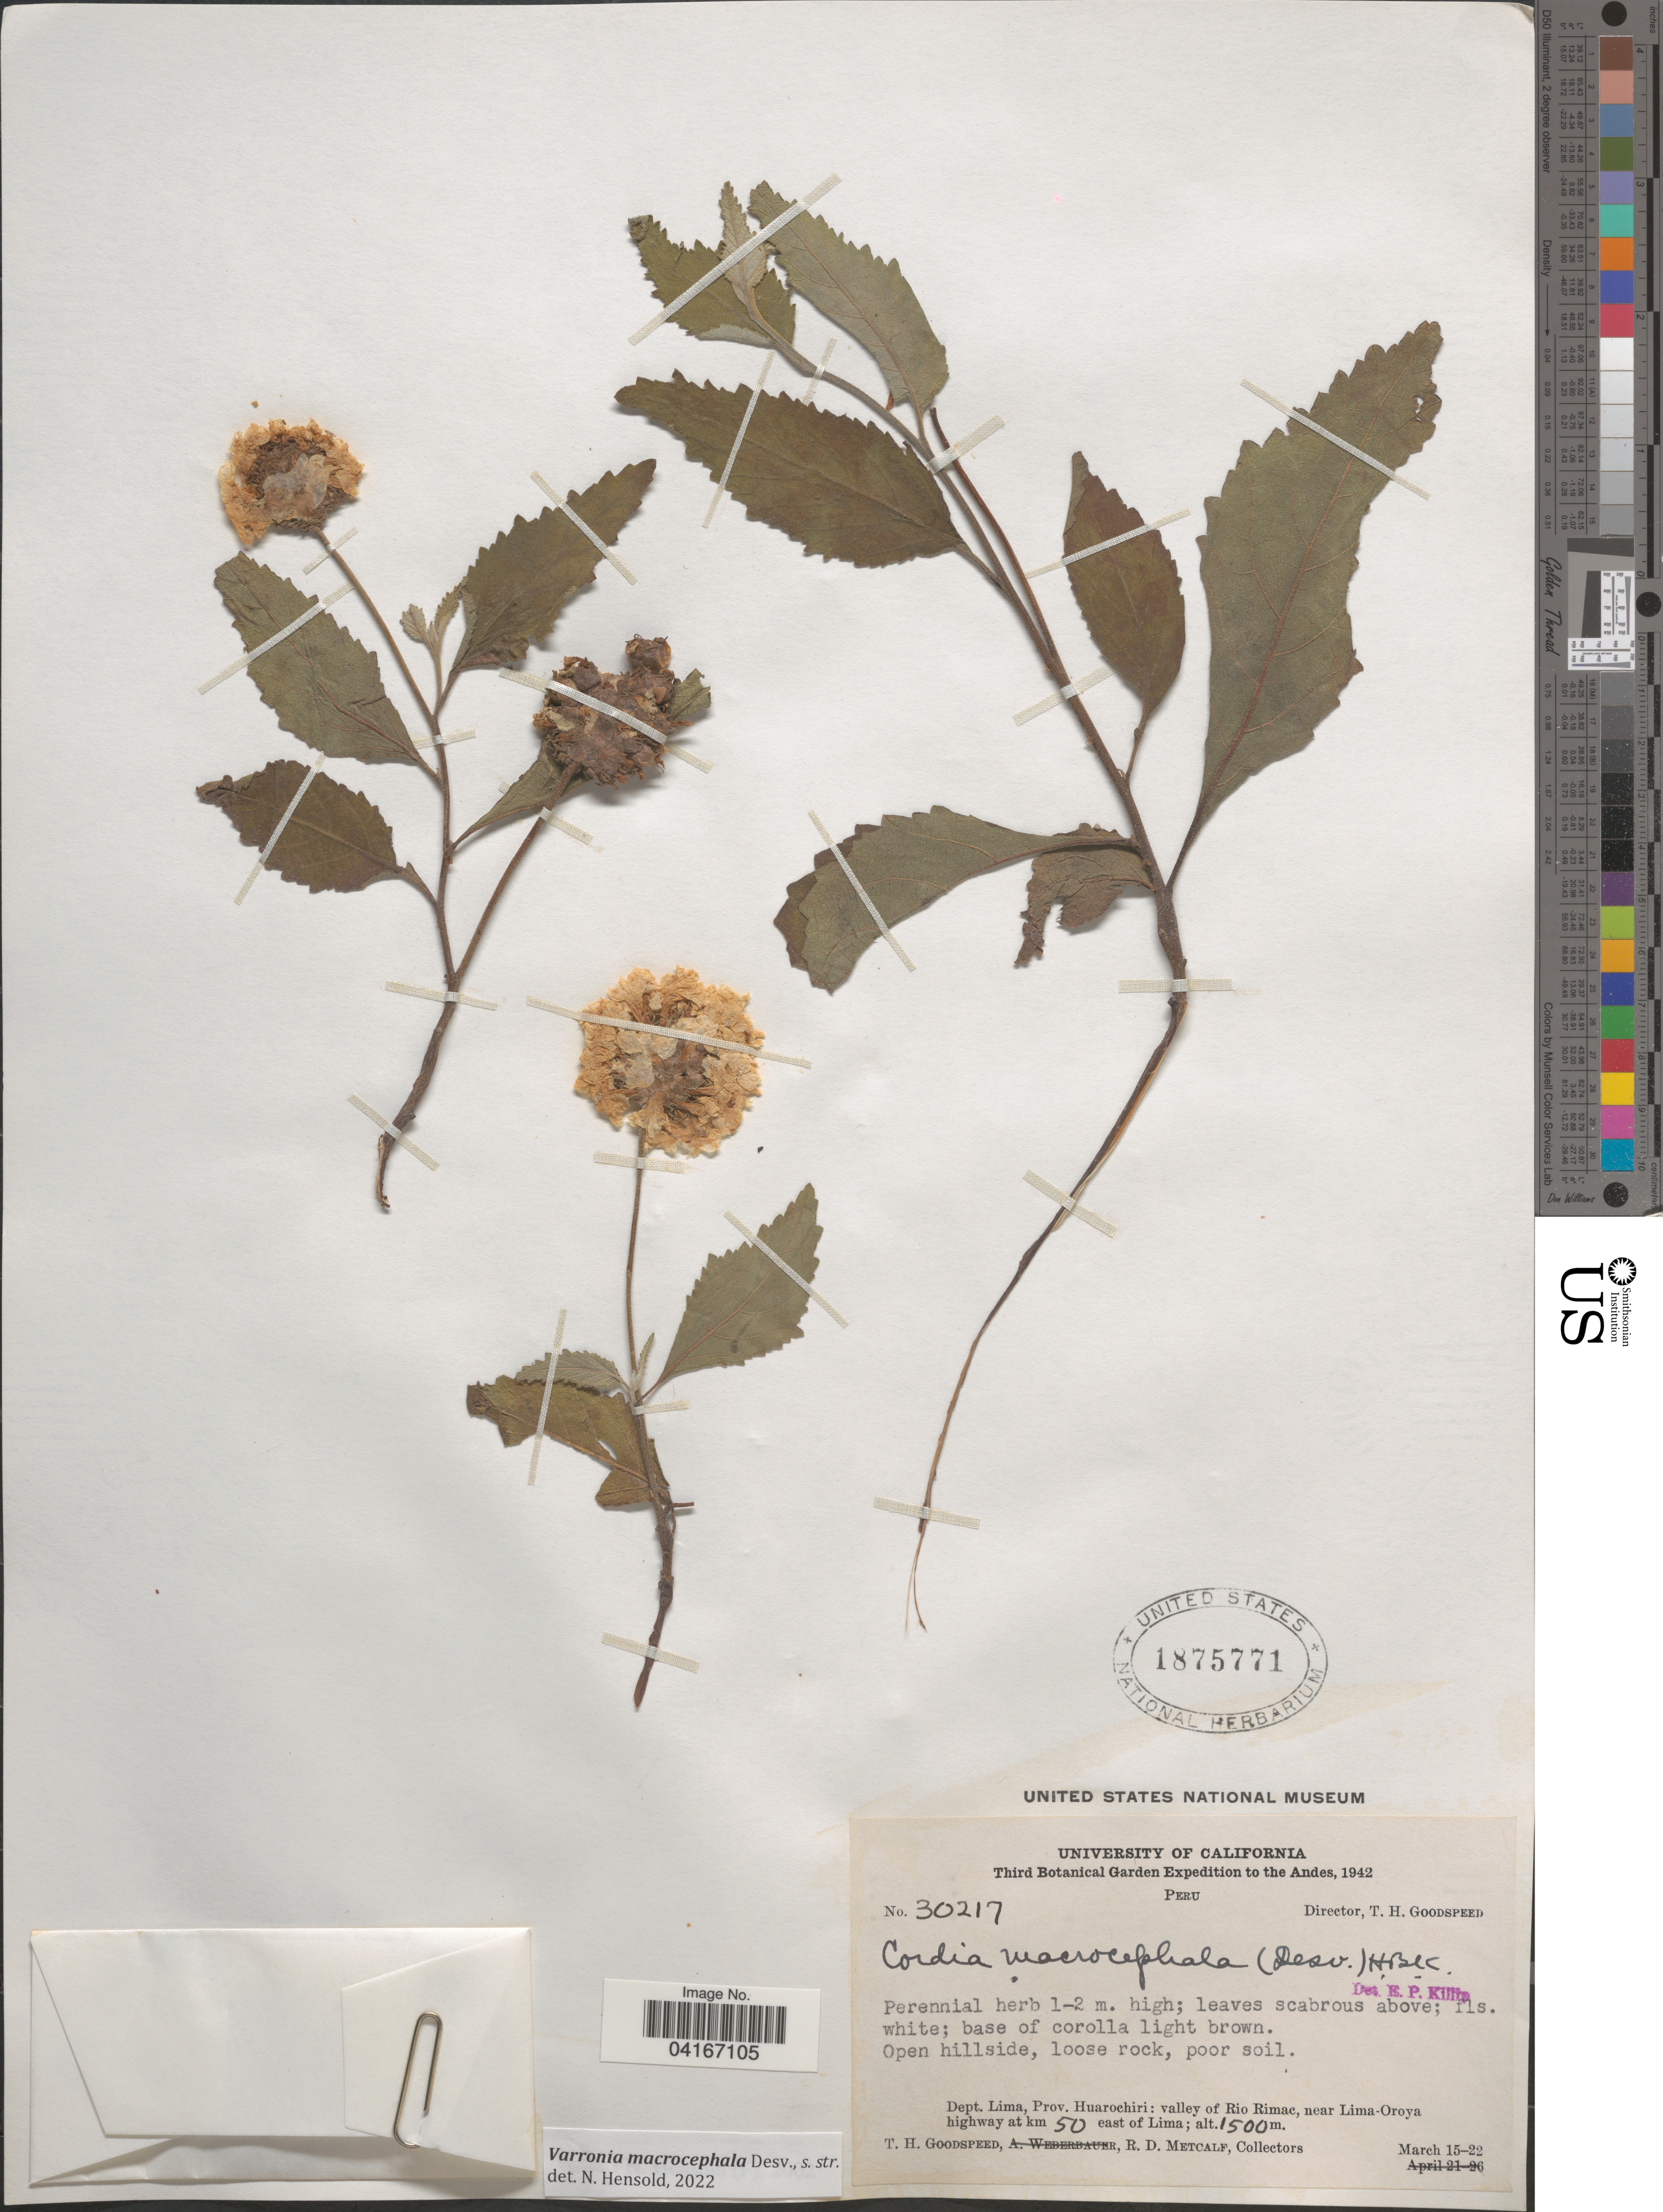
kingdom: Plantae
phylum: Tracheophyta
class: Magnoliopsida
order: Boraginales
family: Cordiaceae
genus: Varronia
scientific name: Varronia macrocephala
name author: Desv.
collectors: T. Goodspeed & R. D. Metcalf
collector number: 30217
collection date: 1942-03-15/1942-03-22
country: Peru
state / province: Lima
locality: Third Botanical Garden Expedition to the Andes, 1942. Dept. Lima, Prov. Huarochiri: valley of Rio Rimac, near Lima-Oroya highway at km 50 east of Lima.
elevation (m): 1500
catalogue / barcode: US 1875771